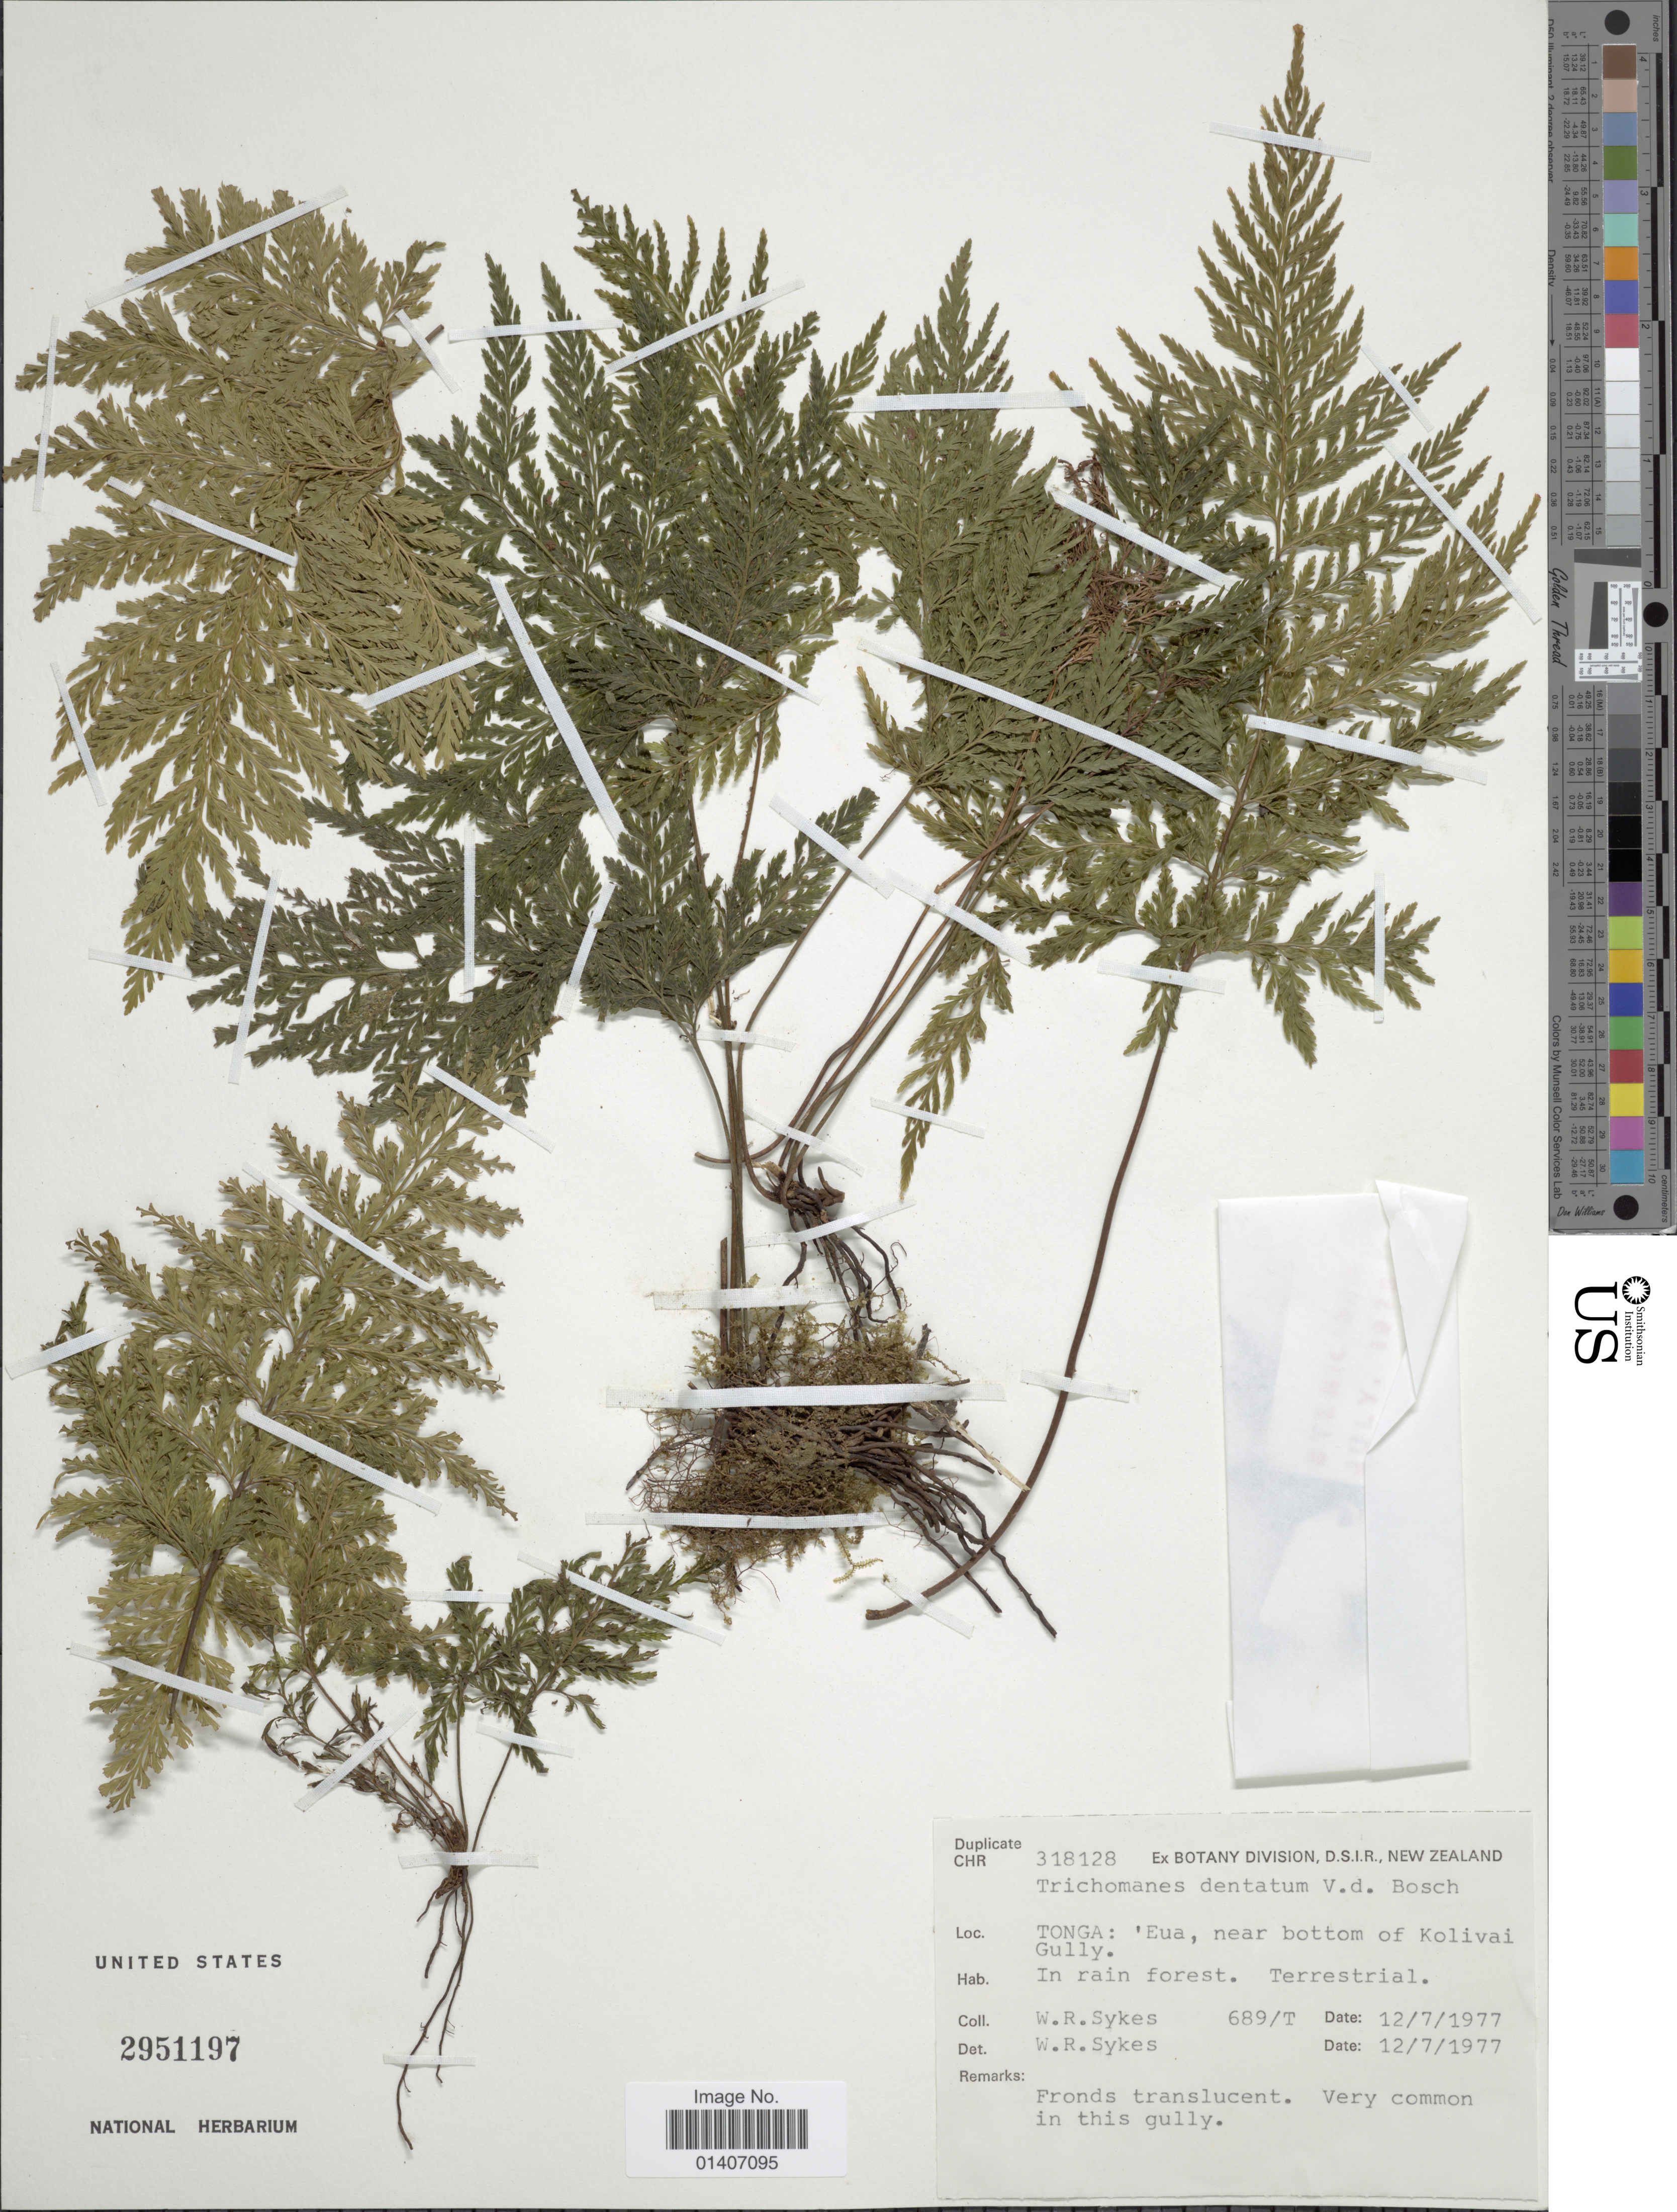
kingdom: Plantae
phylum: Tracheophyta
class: Polypodiopsida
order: Hymenophyllales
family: Hymenophyllaceae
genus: Abrodictyum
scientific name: Abrodictyum dentatum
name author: (Bosch) Ebihara & K. Iwats.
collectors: W. R. Sykes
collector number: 689/T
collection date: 1977-07-12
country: Tonga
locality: Tonga: 'Eua, near bottom of Kolivai Gully, in rain forest, terrestrial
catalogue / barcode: US 2951197